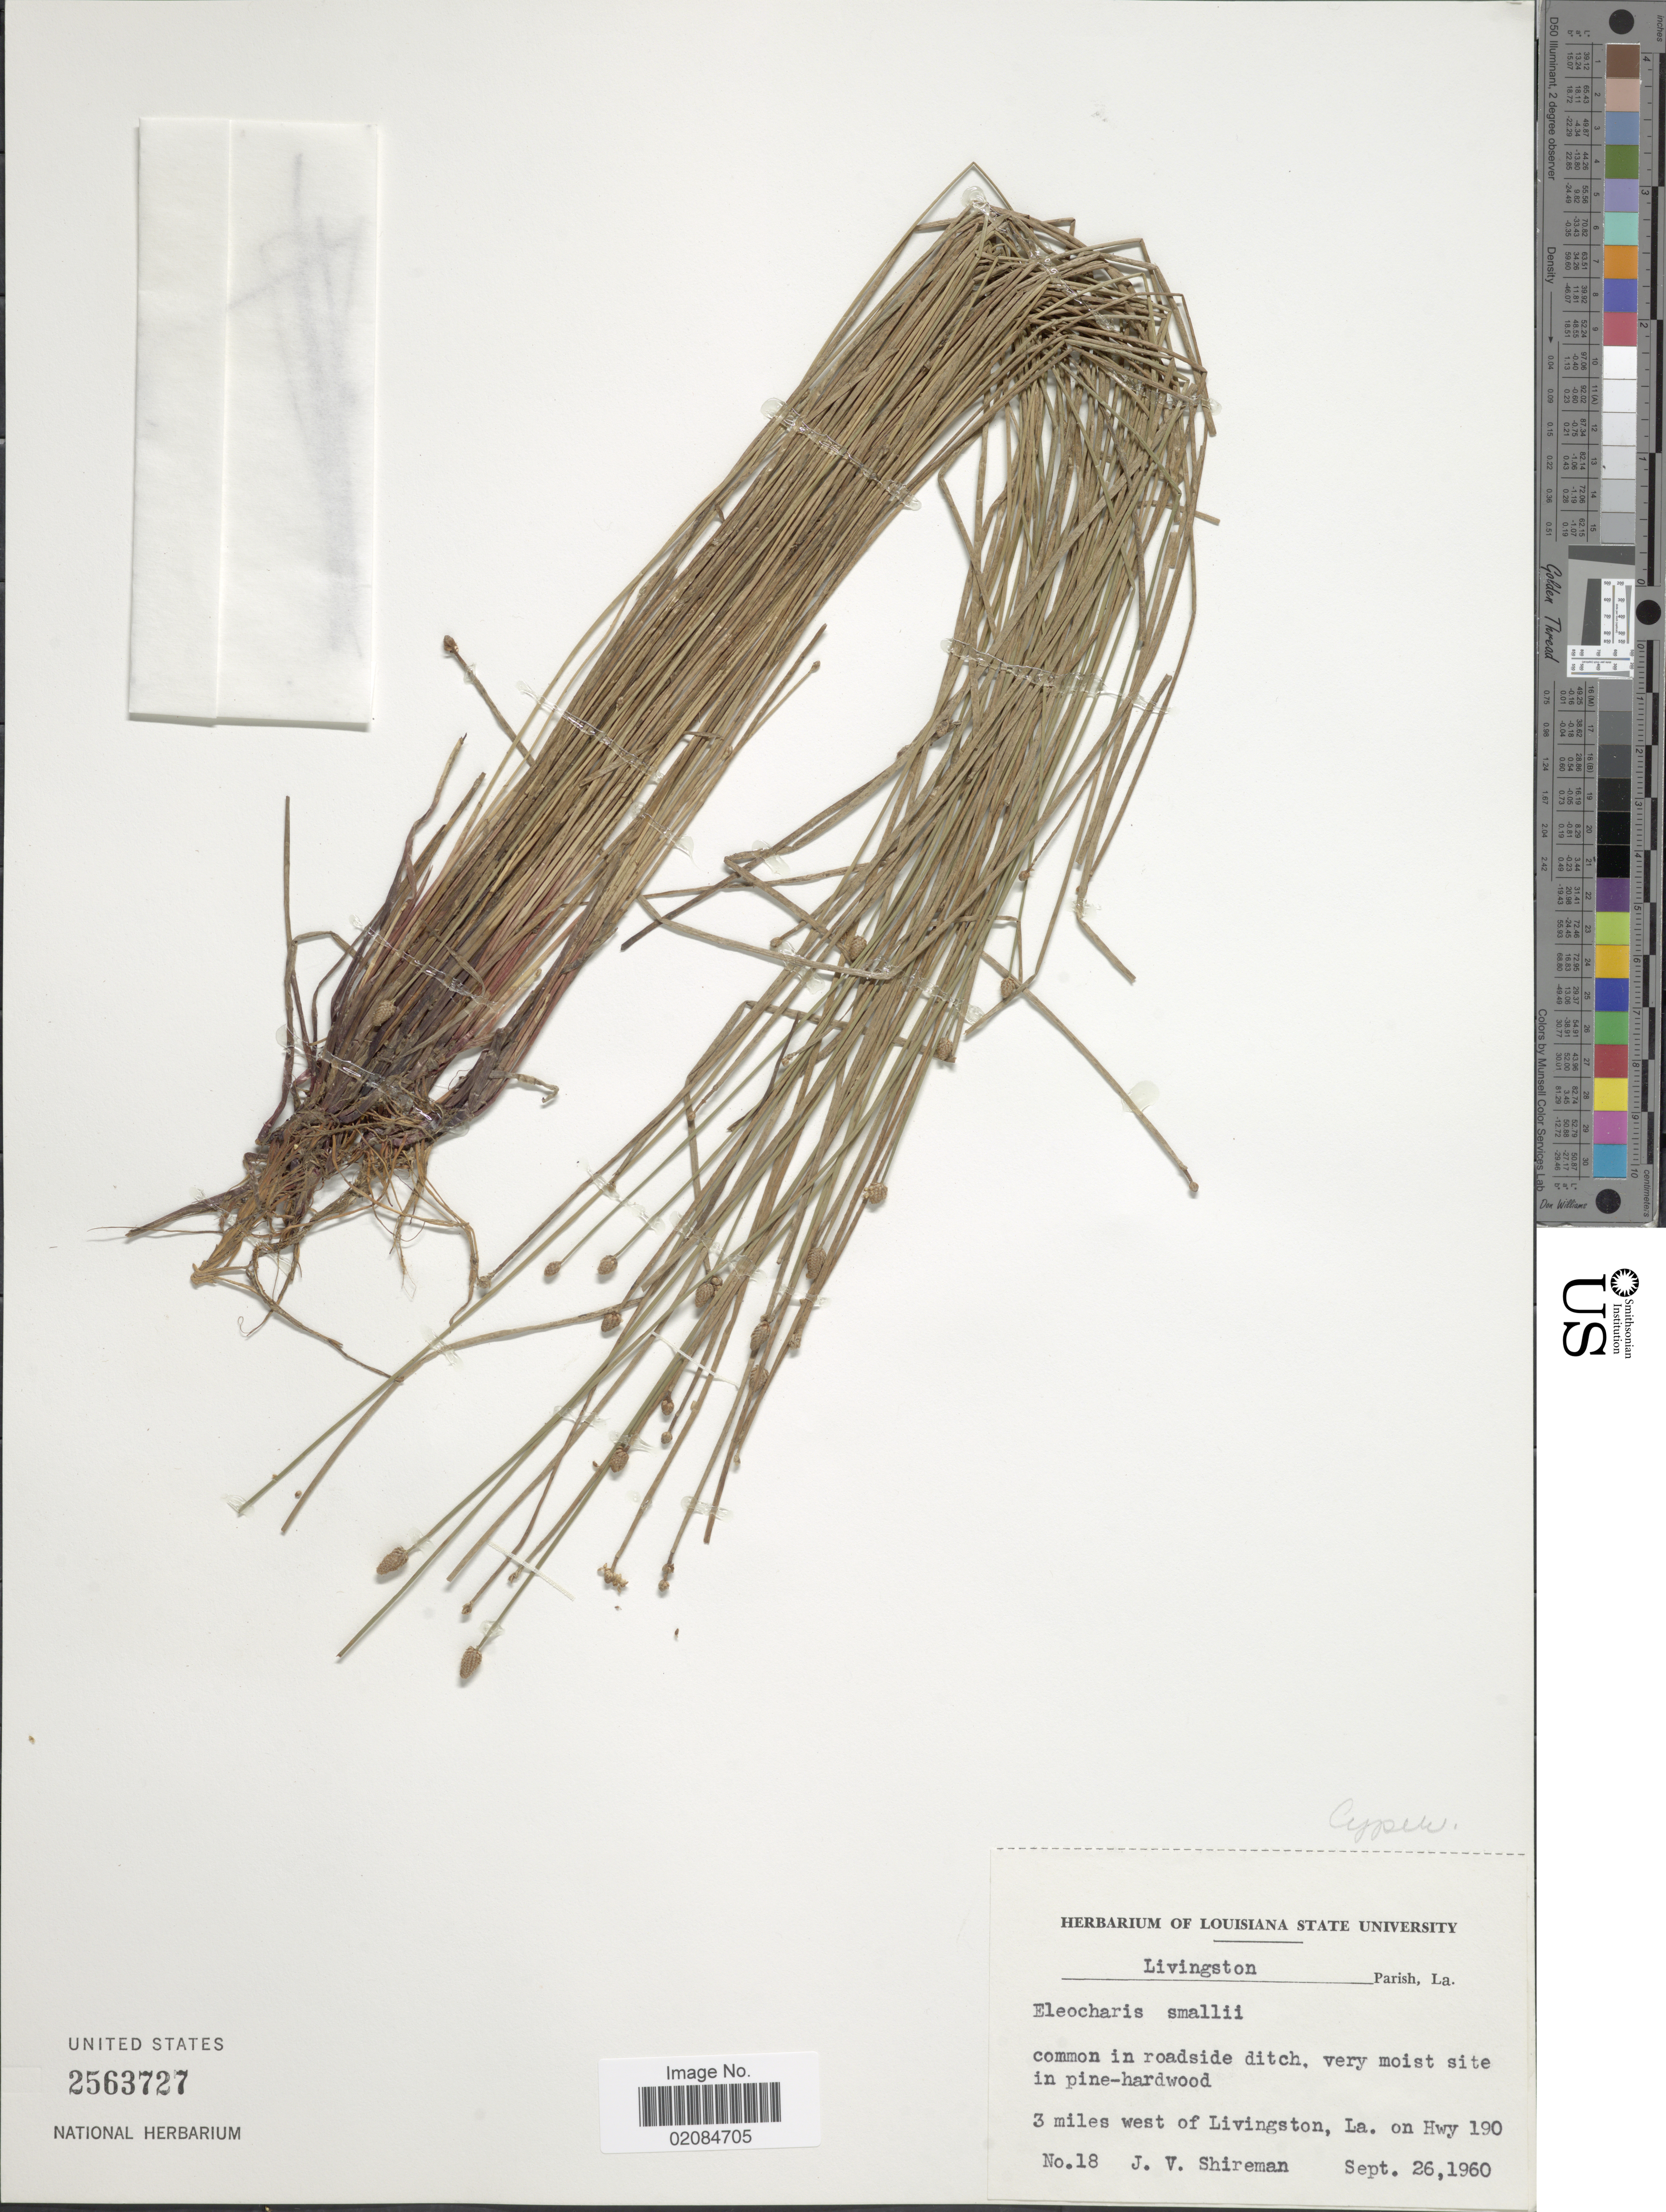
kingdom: Plantae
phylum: Tracheophyta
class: Liliopsida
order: Poales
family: Cyperaceae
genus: Eleocharis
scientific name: Eleocharis palustris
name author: (L.) Roem. & Schult.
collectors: J. Shireman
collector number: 18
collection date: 1960-09-26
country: United States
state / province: Louisiana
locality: Livingston Parish, La. 3 miles west of Livingston, La. on Hwy 190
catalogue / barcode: US 2563727